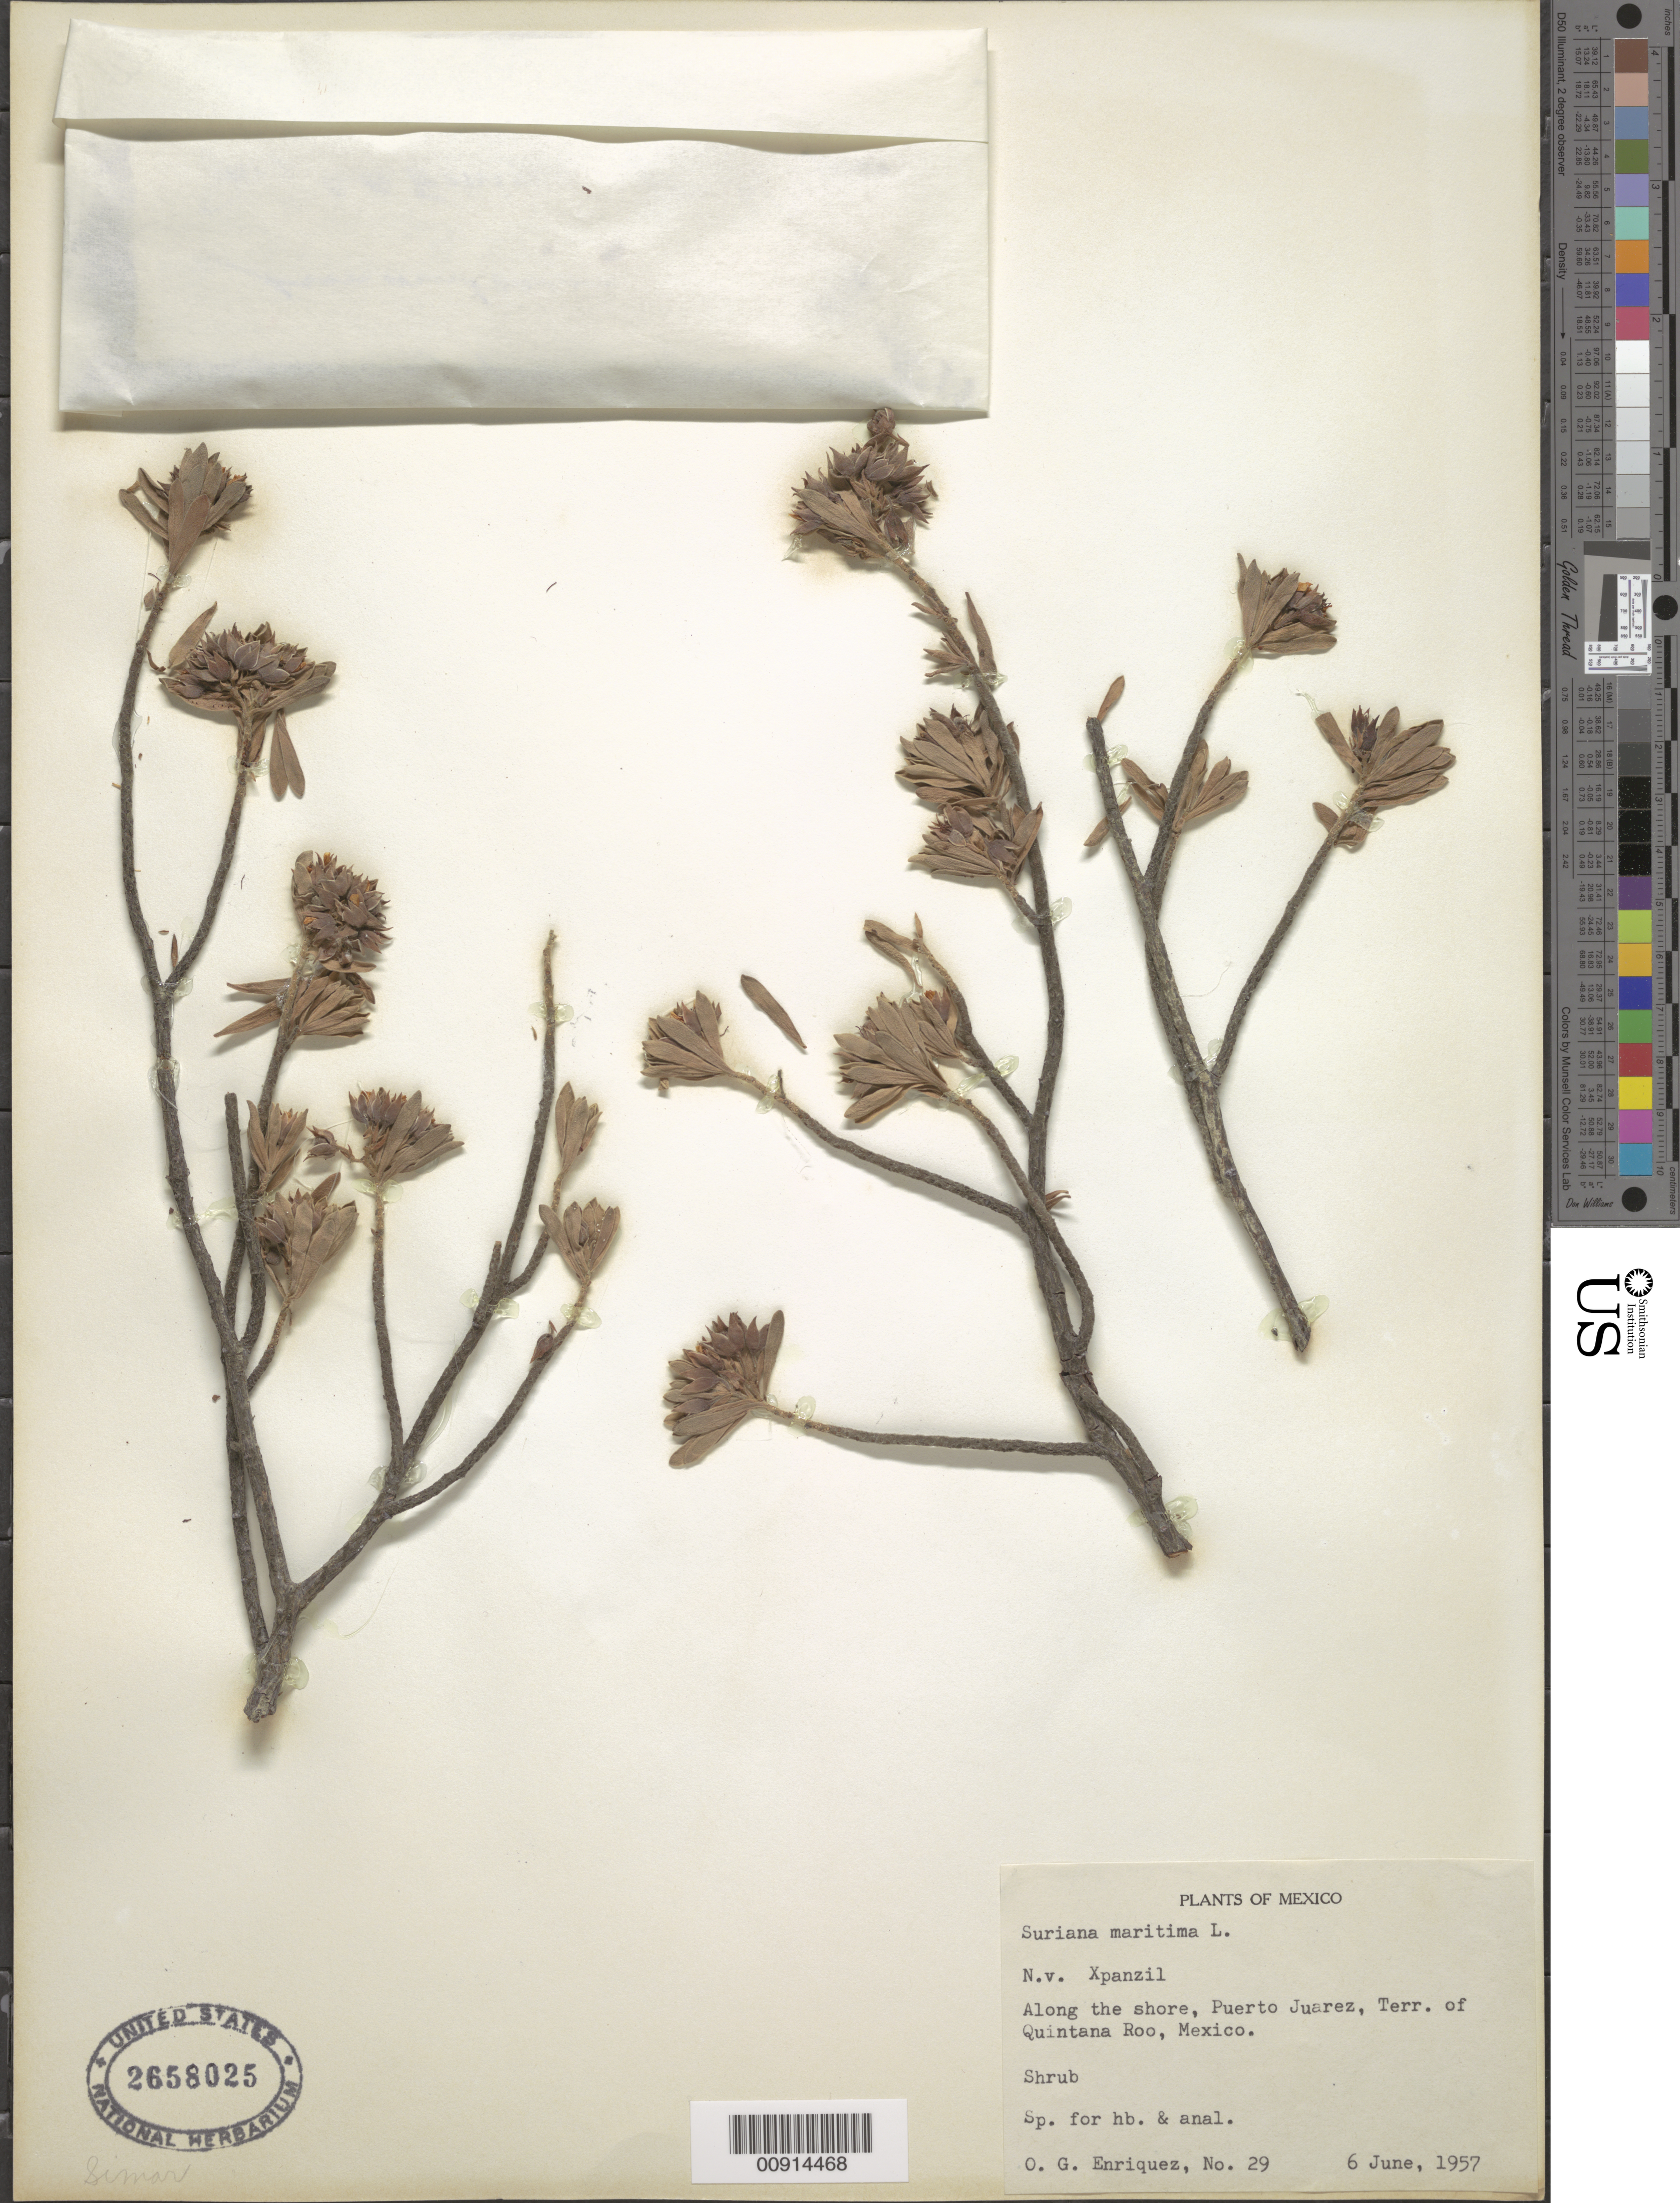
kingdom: Plantae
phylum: Tracheophyta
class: Magnoliopsida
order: Fabales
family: Surianaceae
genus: Suriana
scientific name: Suriana maritima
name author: L.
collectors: O. Enriquez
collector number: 29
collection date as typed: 06 Jun 1957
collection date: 1957-06-06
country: Mexico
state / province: Quintana Roo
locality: Cordon litoral, Puerto Juárez, Terr. of Quintana Roo.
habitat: Along the shore.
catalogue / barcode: US 2658025